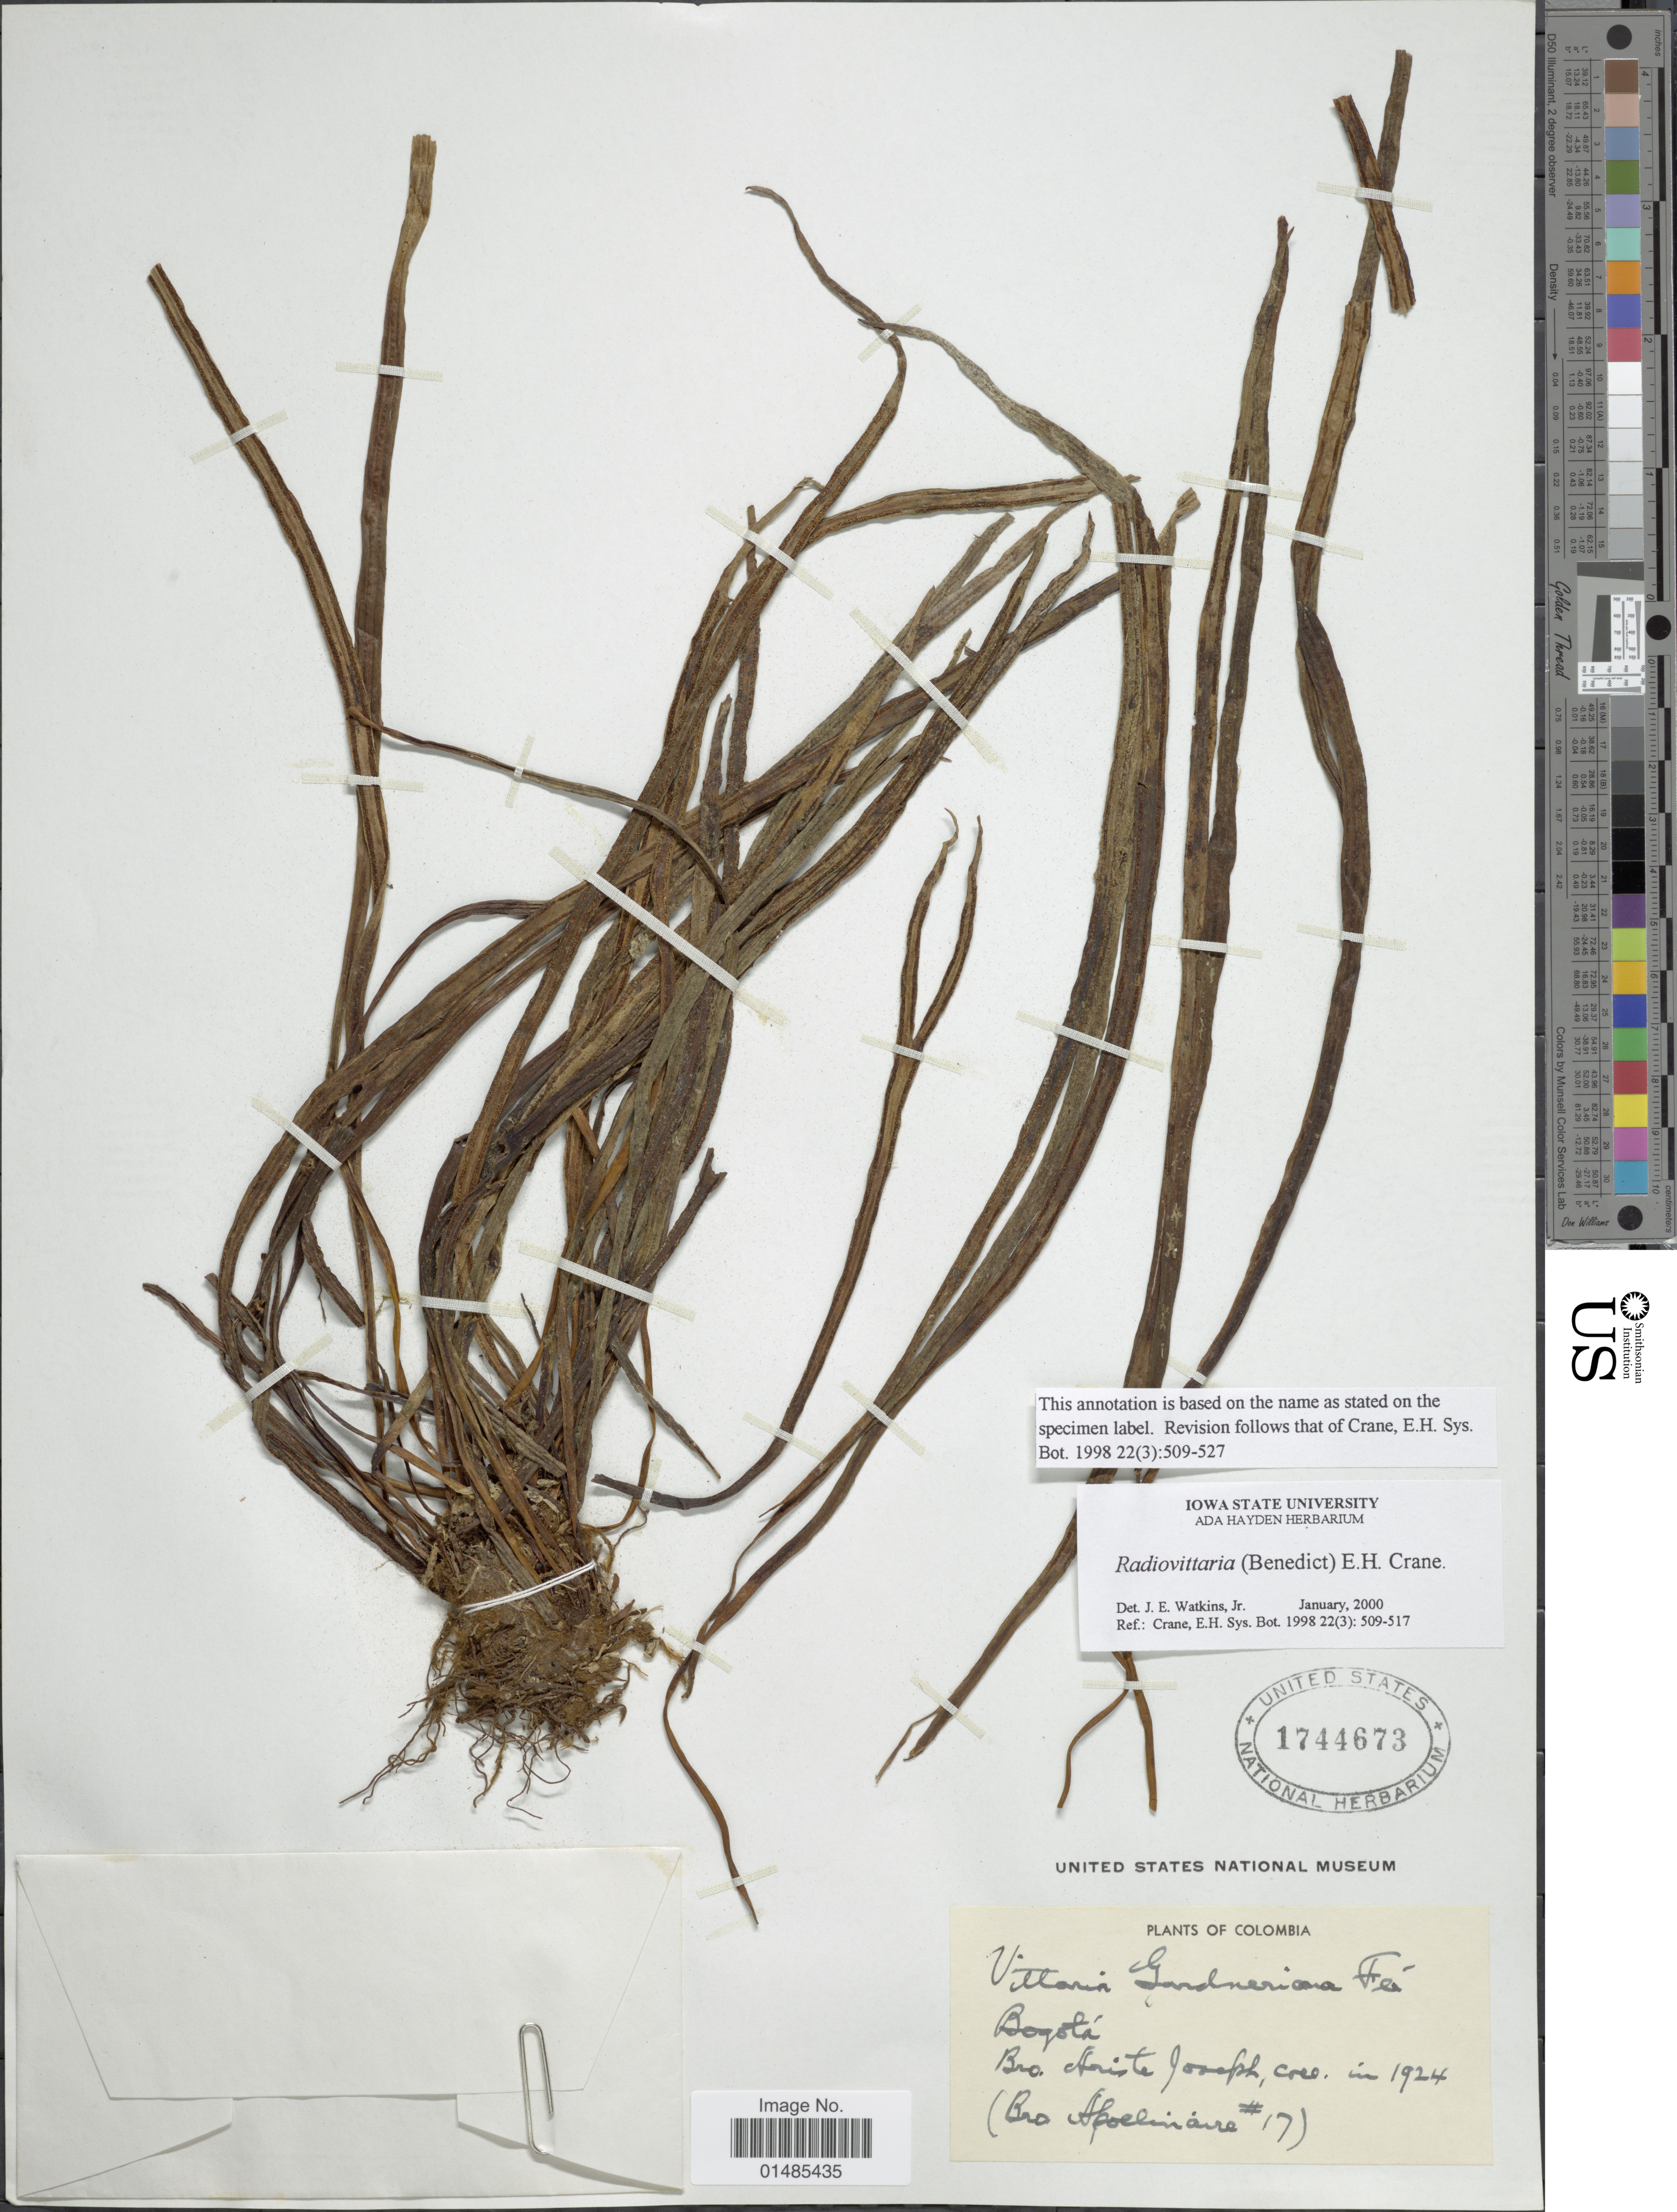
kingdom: Plantae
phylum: Tracheophyta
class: Polypodiopsida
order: Polypodiales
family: Pteridaceae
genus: Radiovittaria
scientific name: Radiovittaria gardneriana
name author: (Fée) E.H. Crane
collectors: Bro. Ariste-Joseph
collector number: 17 ?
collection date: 1924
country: Colombia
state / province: Bogota D.C.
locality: Bogotá.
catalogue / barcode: US 1744673